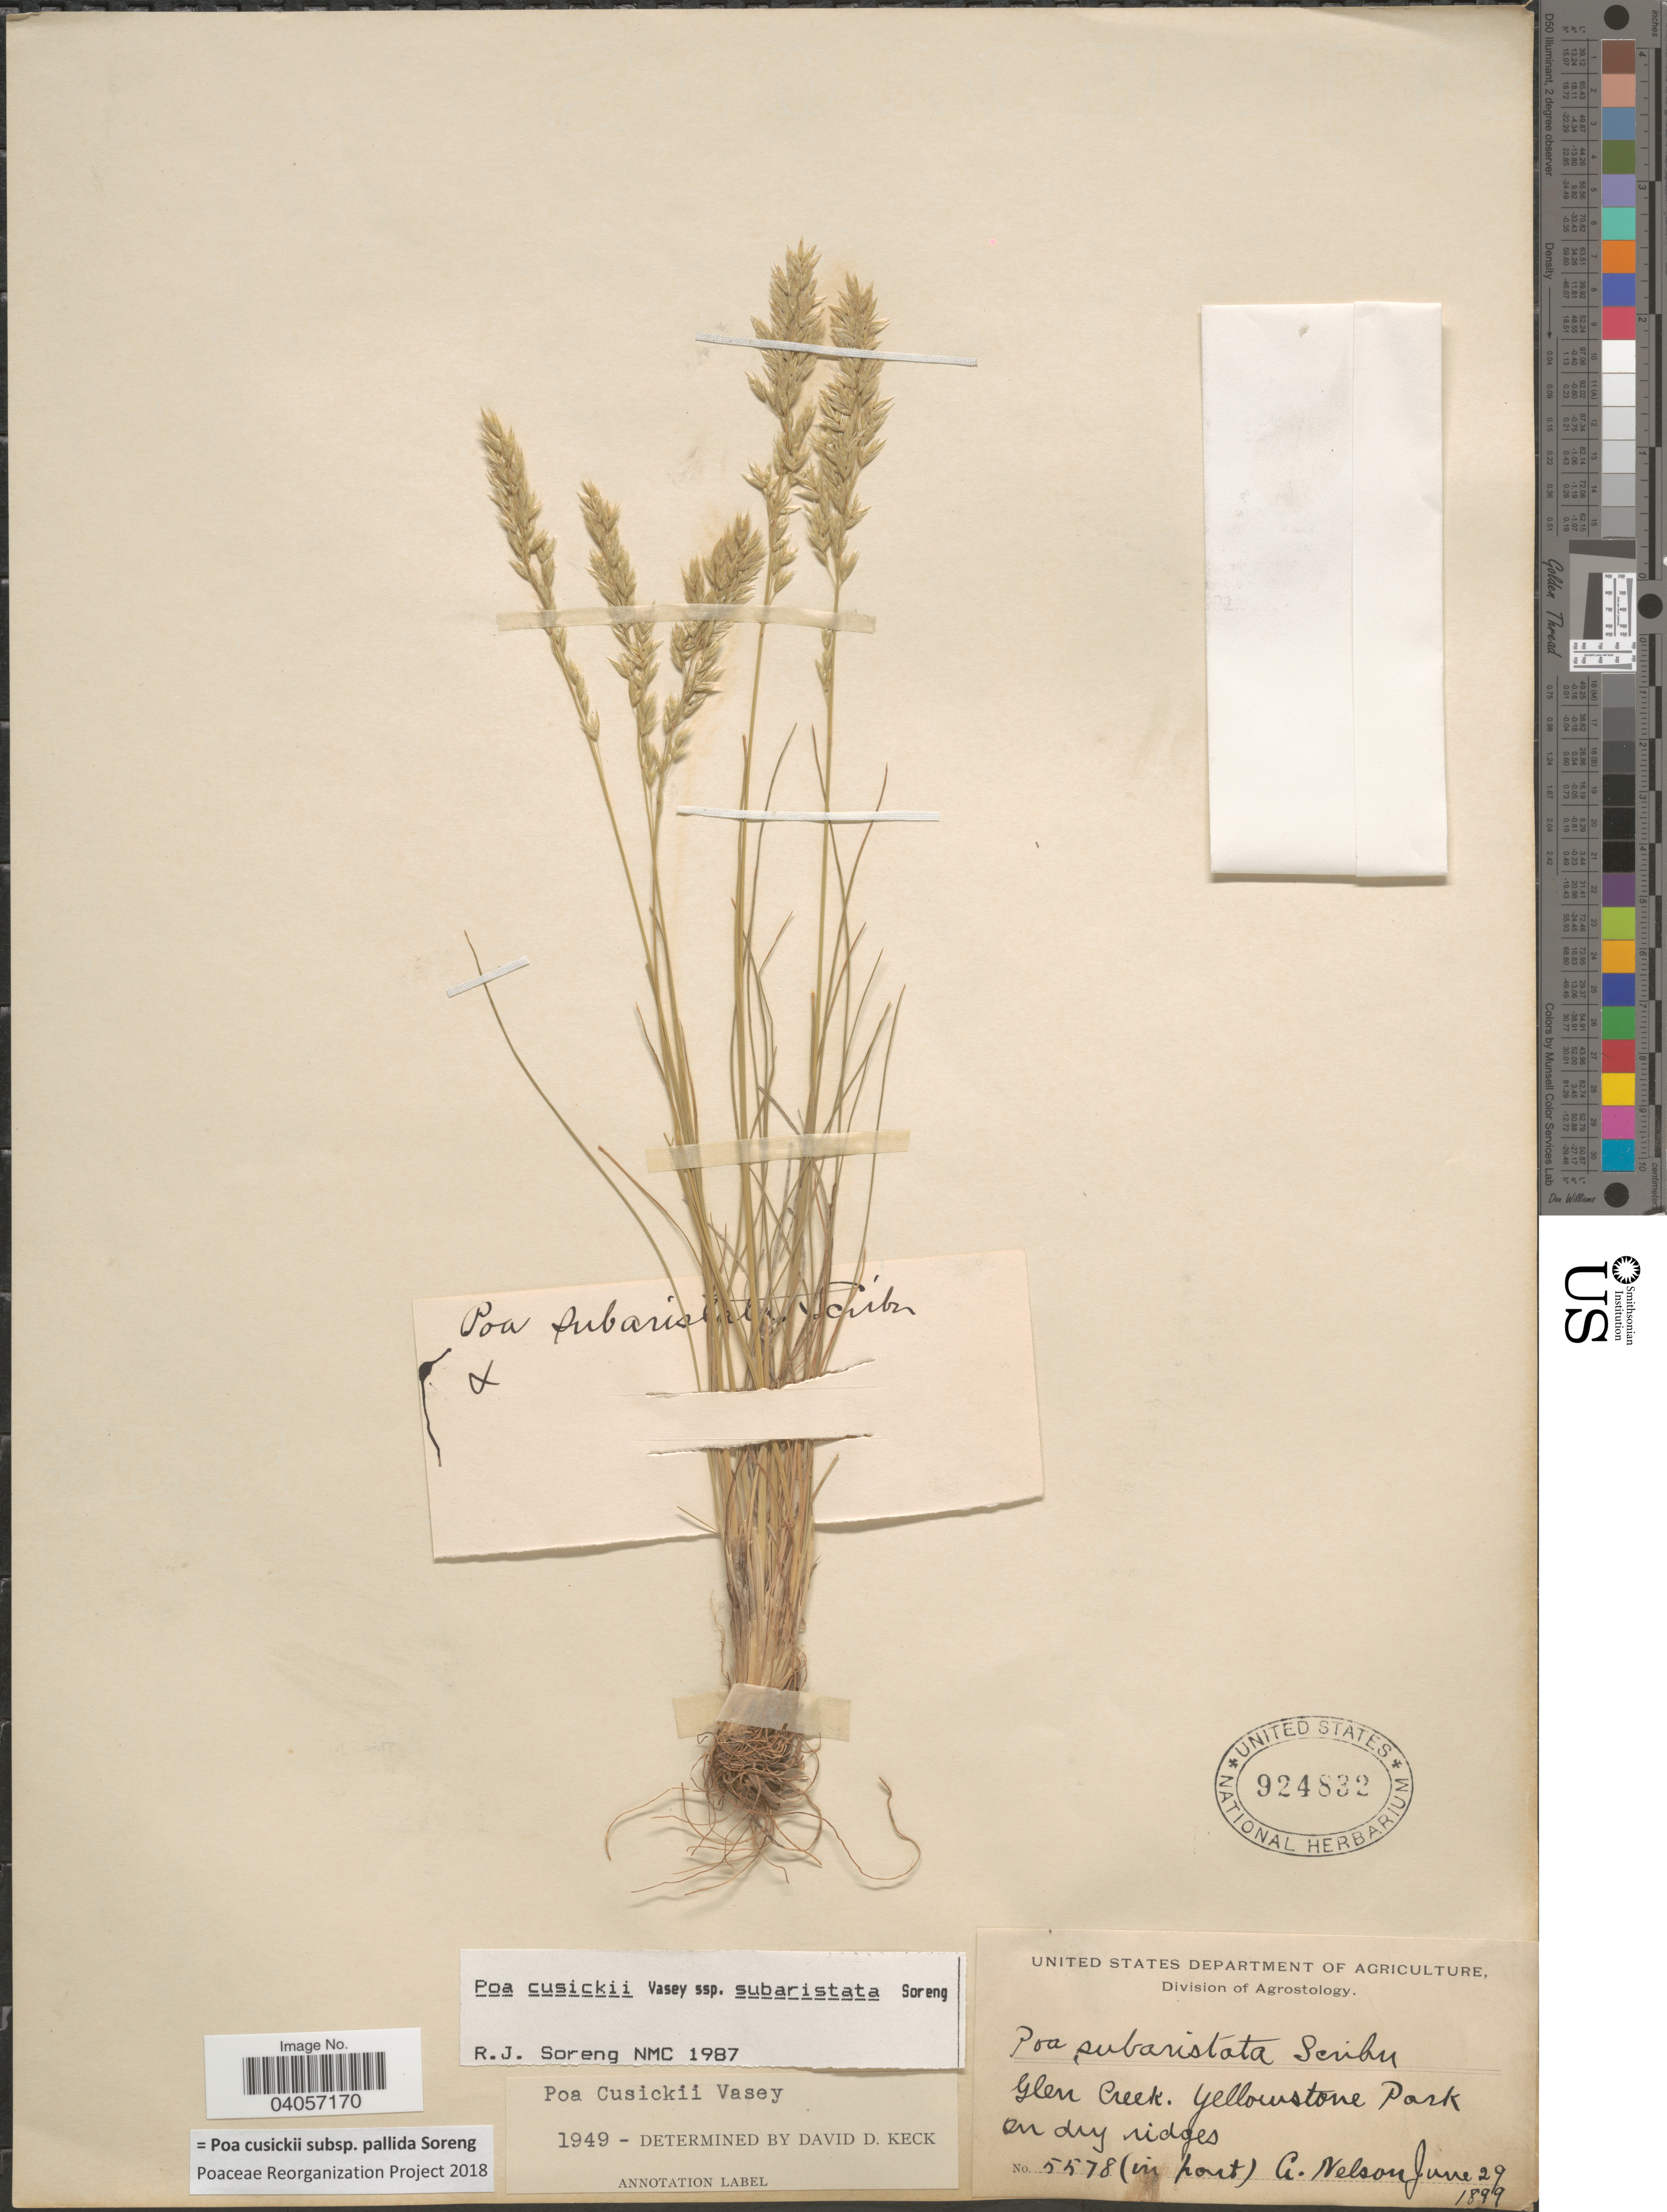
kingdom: Plantae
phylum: Tracheophyta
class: Liliopsida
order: Poales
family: Poaceae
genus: Poa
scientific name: Poa cusickii subsp. pallida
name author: Soreng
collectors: A. Nelson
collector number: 5578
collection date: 1899-06-29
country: United States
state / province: Wyoming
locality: Glen Creek. Yellowstone Park.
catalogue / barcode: US 924832